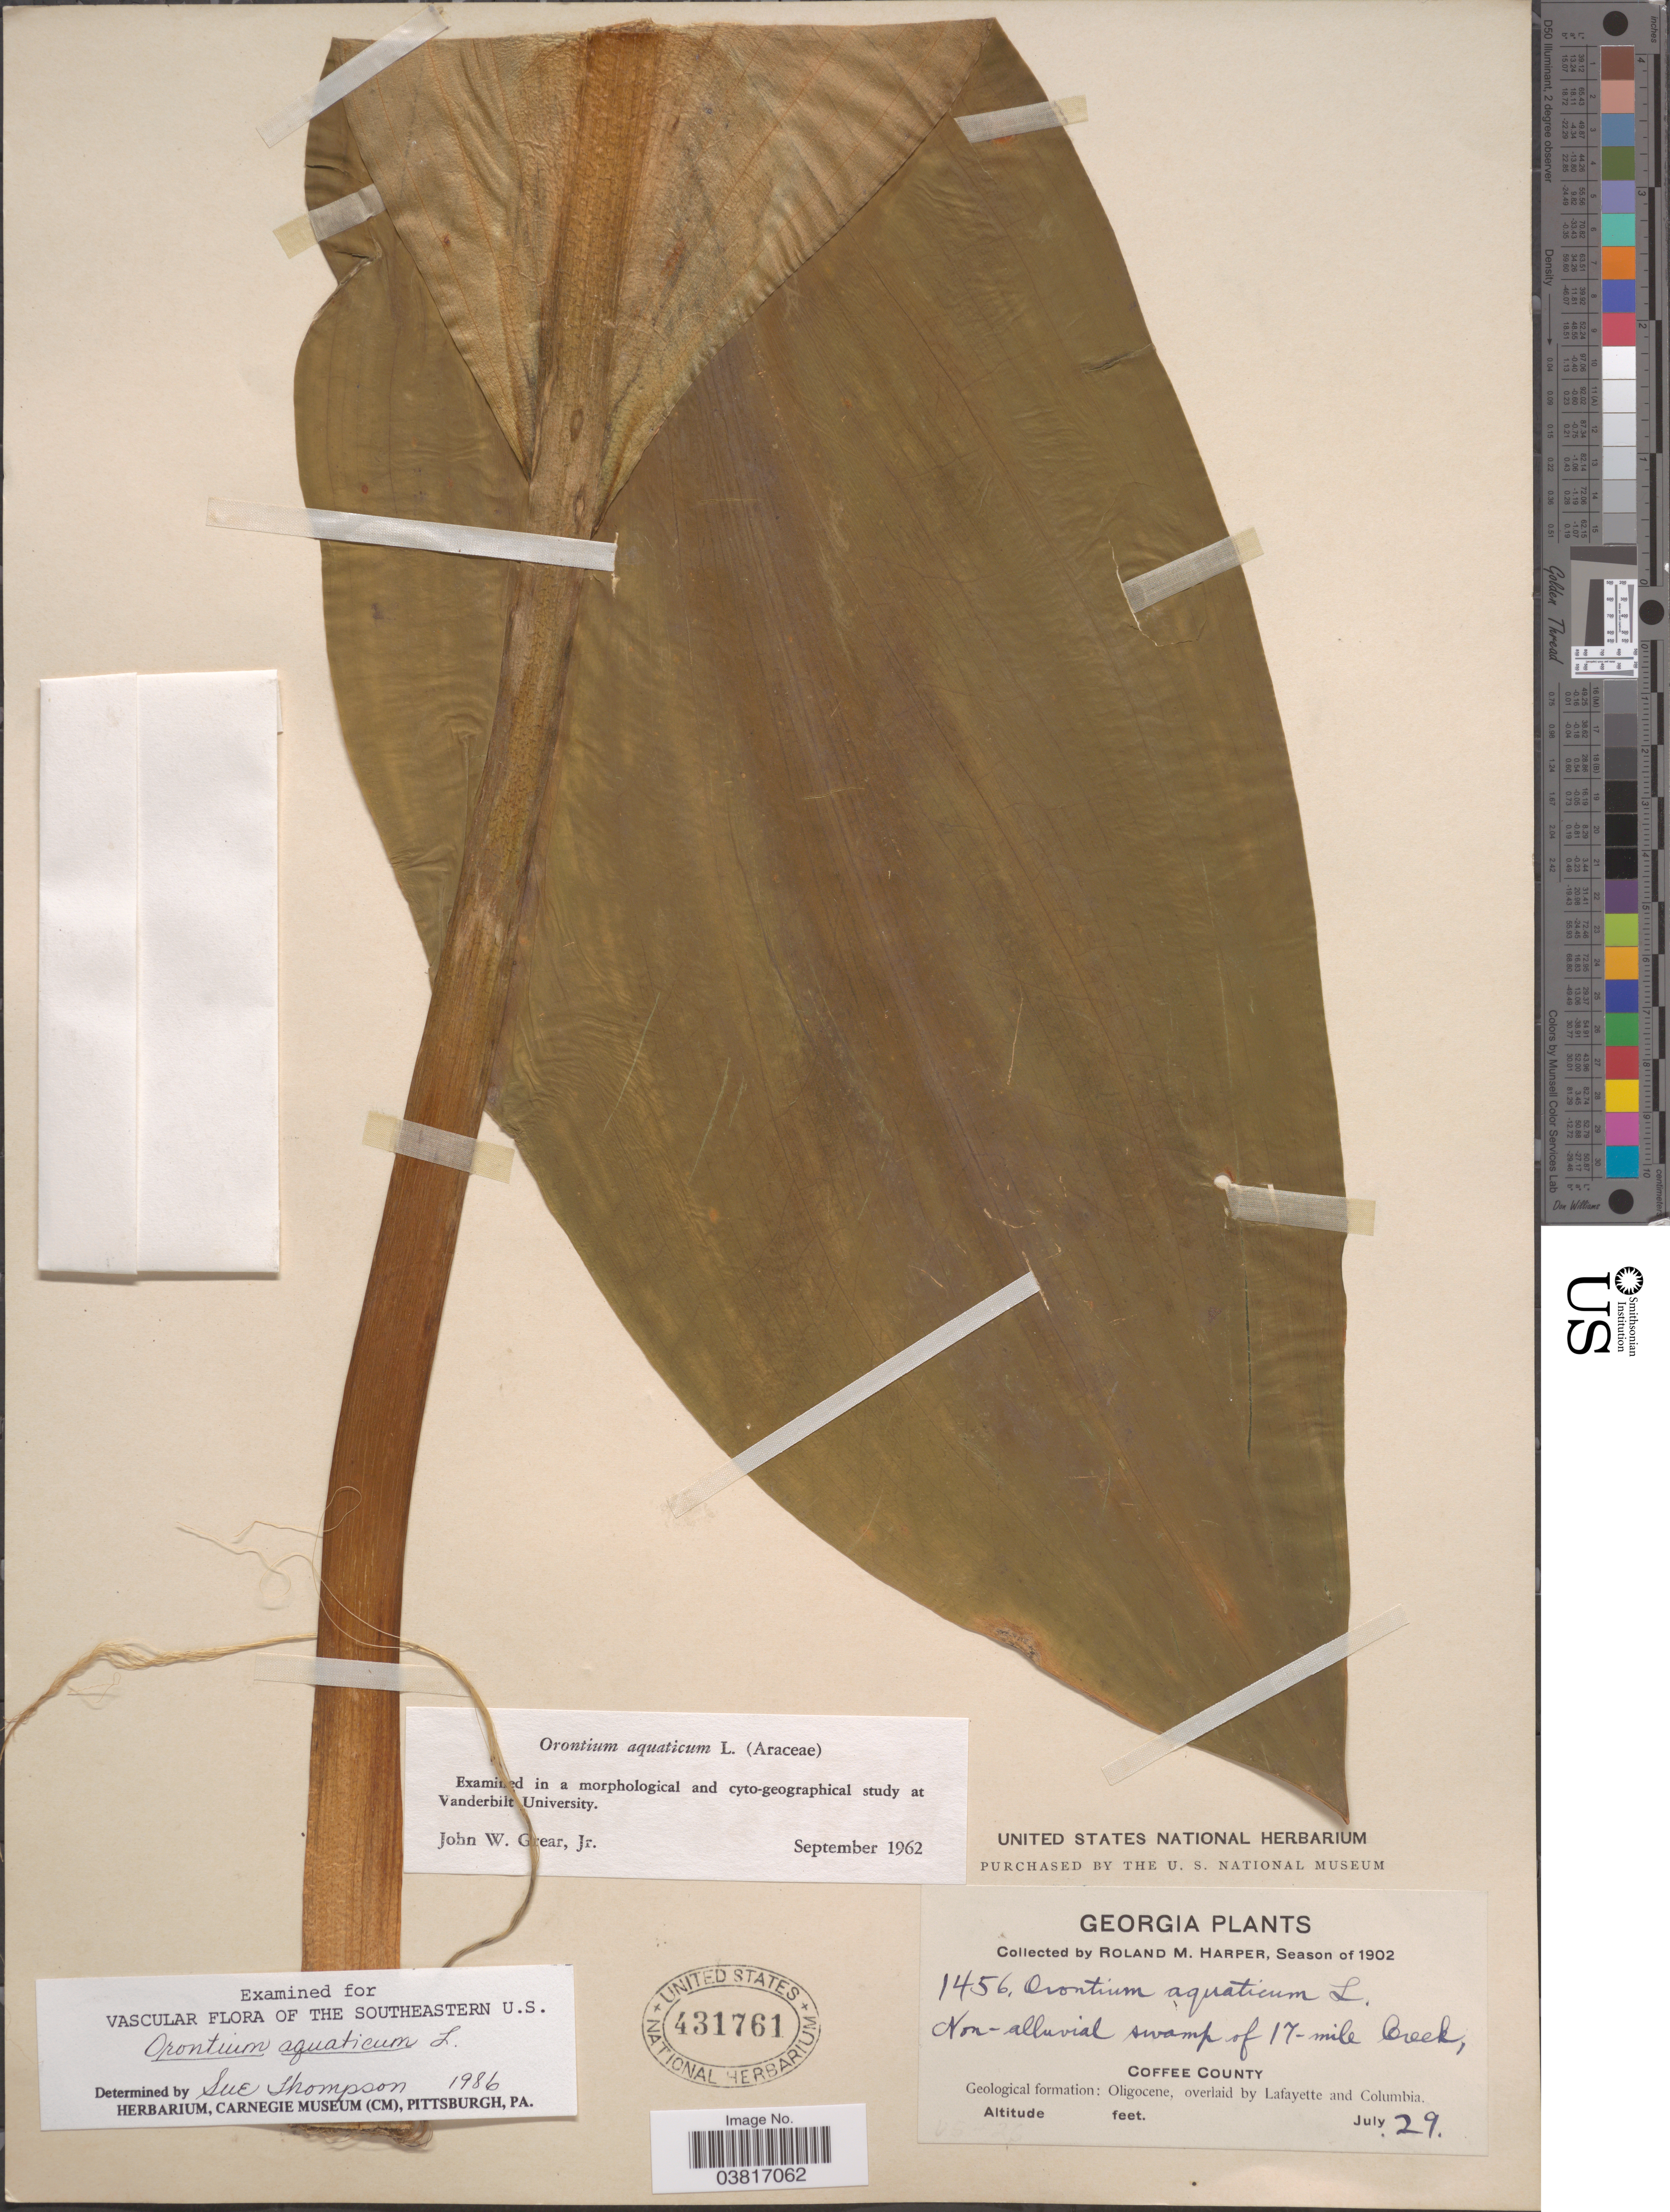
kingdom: Plantae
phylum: Tracheophyta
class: Liliopsida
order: Alismatales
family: Araceae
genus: Orontium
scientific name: Orontium aquaticum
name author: L.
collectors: R. M. Harper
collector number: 1456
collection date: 1902-07-29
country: United States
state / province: Georgia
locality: Non-alluvial swamp of 17-mile Creek. Coffee County. Geological formation: Oligocene, overlaid by Lafayette and Columbia.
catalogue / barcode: US 431761